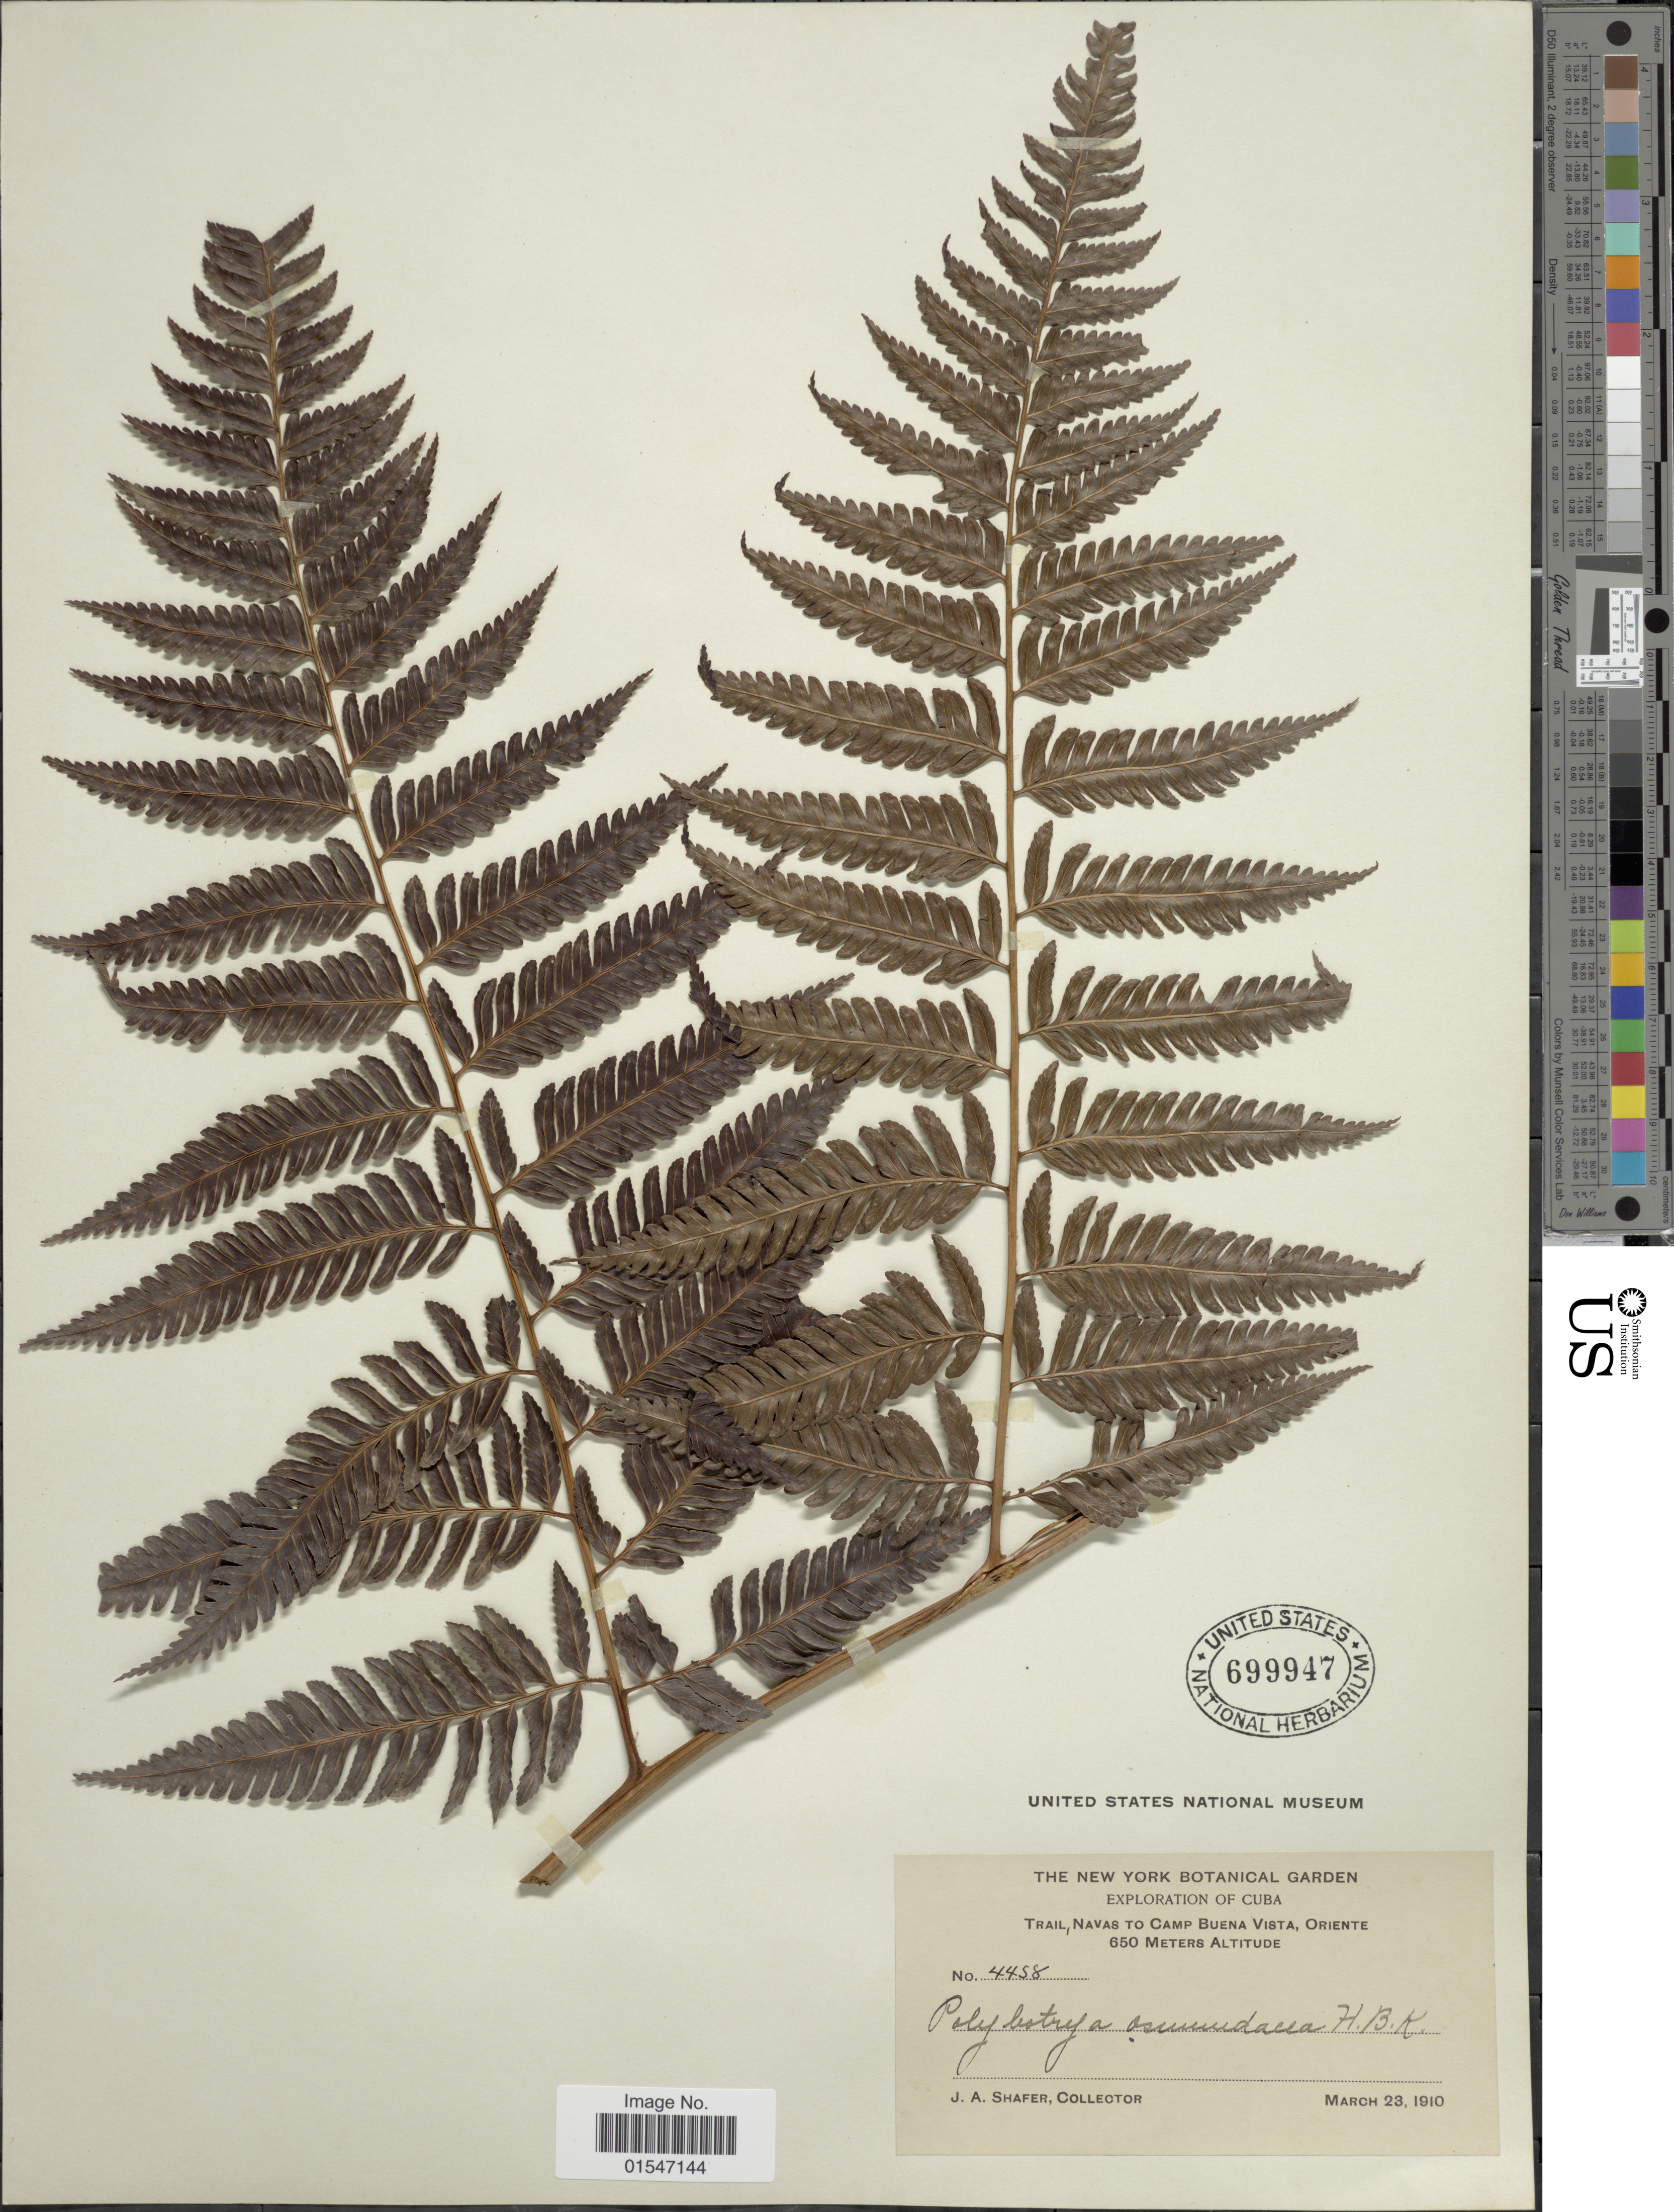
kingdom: Plantae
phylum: Tracheophyta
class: Polypodiopsida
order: Polypodiales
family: Dryopteridaceae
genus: Polybotrya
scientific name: Polybotrya osmundacea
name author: Humb. & Bonpl. ex Willd.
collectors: J. A. Shafer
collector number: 4458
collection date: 1910-03-23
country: Cuba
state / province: Oriente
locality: Trail, Navas to Camp Buena Vista, Oriente.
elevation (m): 650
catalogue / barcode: US 699947